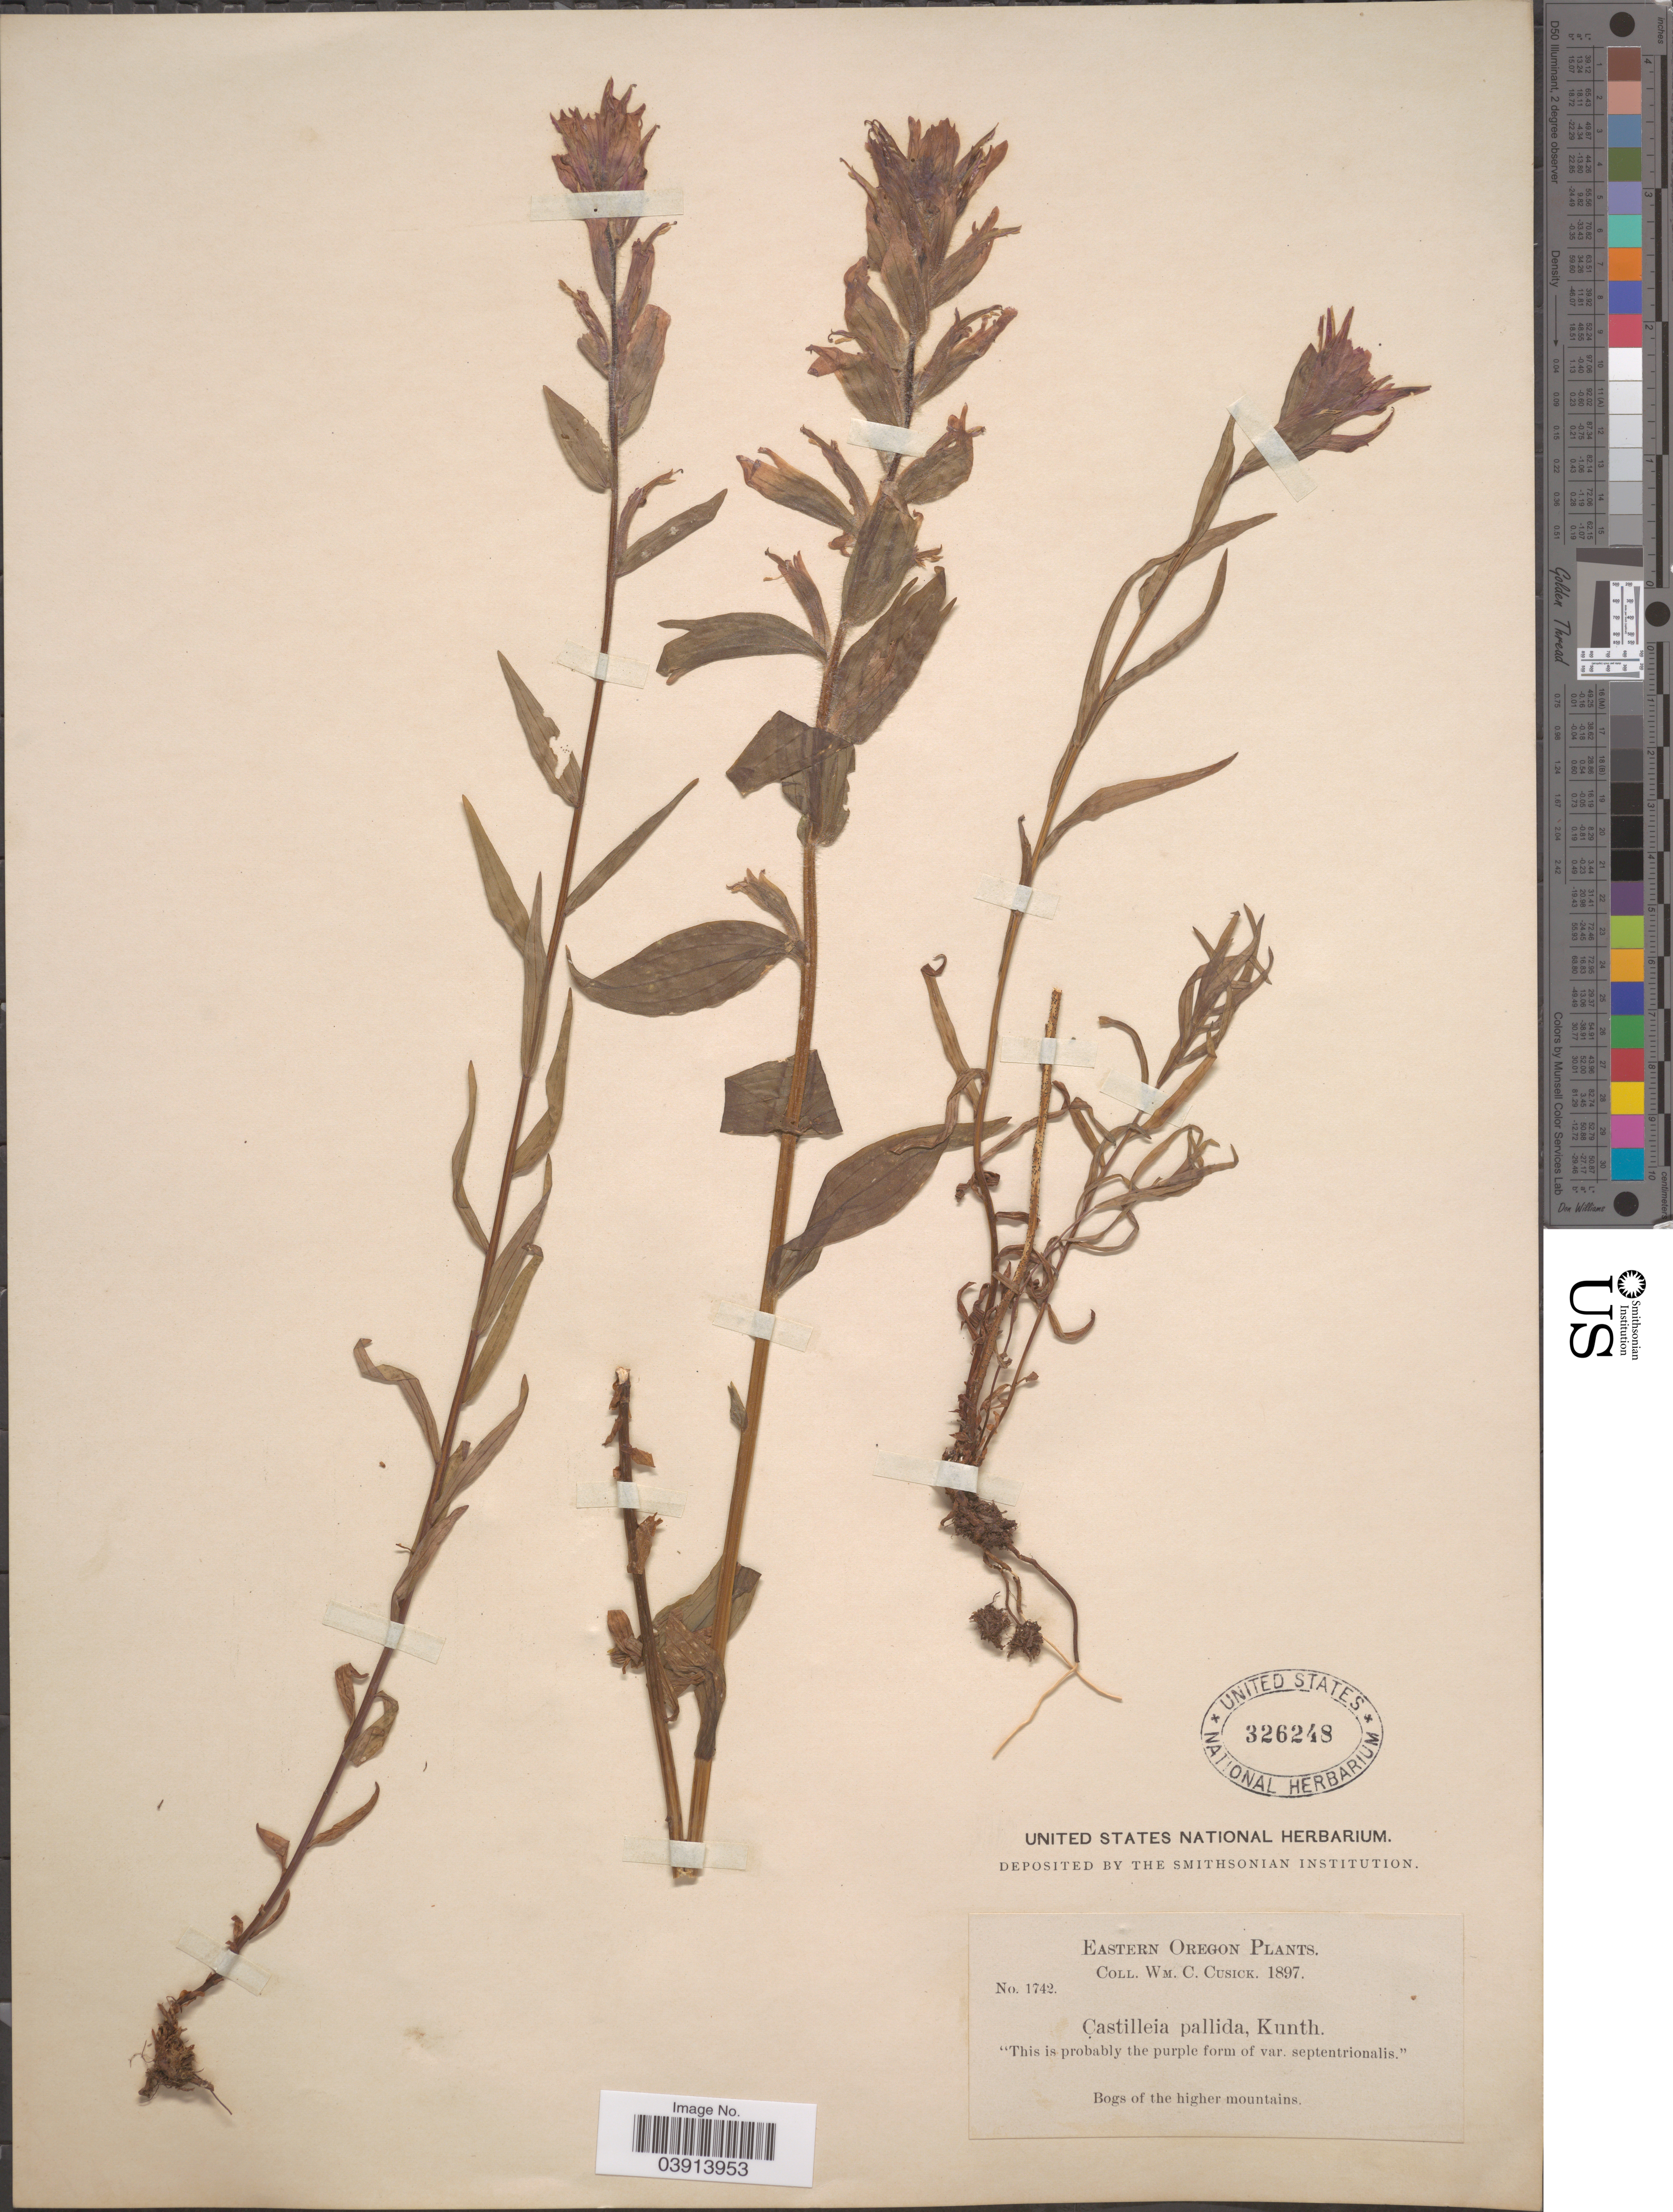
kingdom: Plantae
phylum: Tracheophyta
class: Magnoliopsida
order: Lamiales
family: Orobanchaceae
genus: Castilleja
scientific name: Castilleja rhexiifolia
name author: Rydb.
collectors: W. C. Cusick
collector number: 1742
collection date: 1897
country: United States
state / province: Oregon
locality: Eastern Oregon.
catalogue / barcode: US 326248